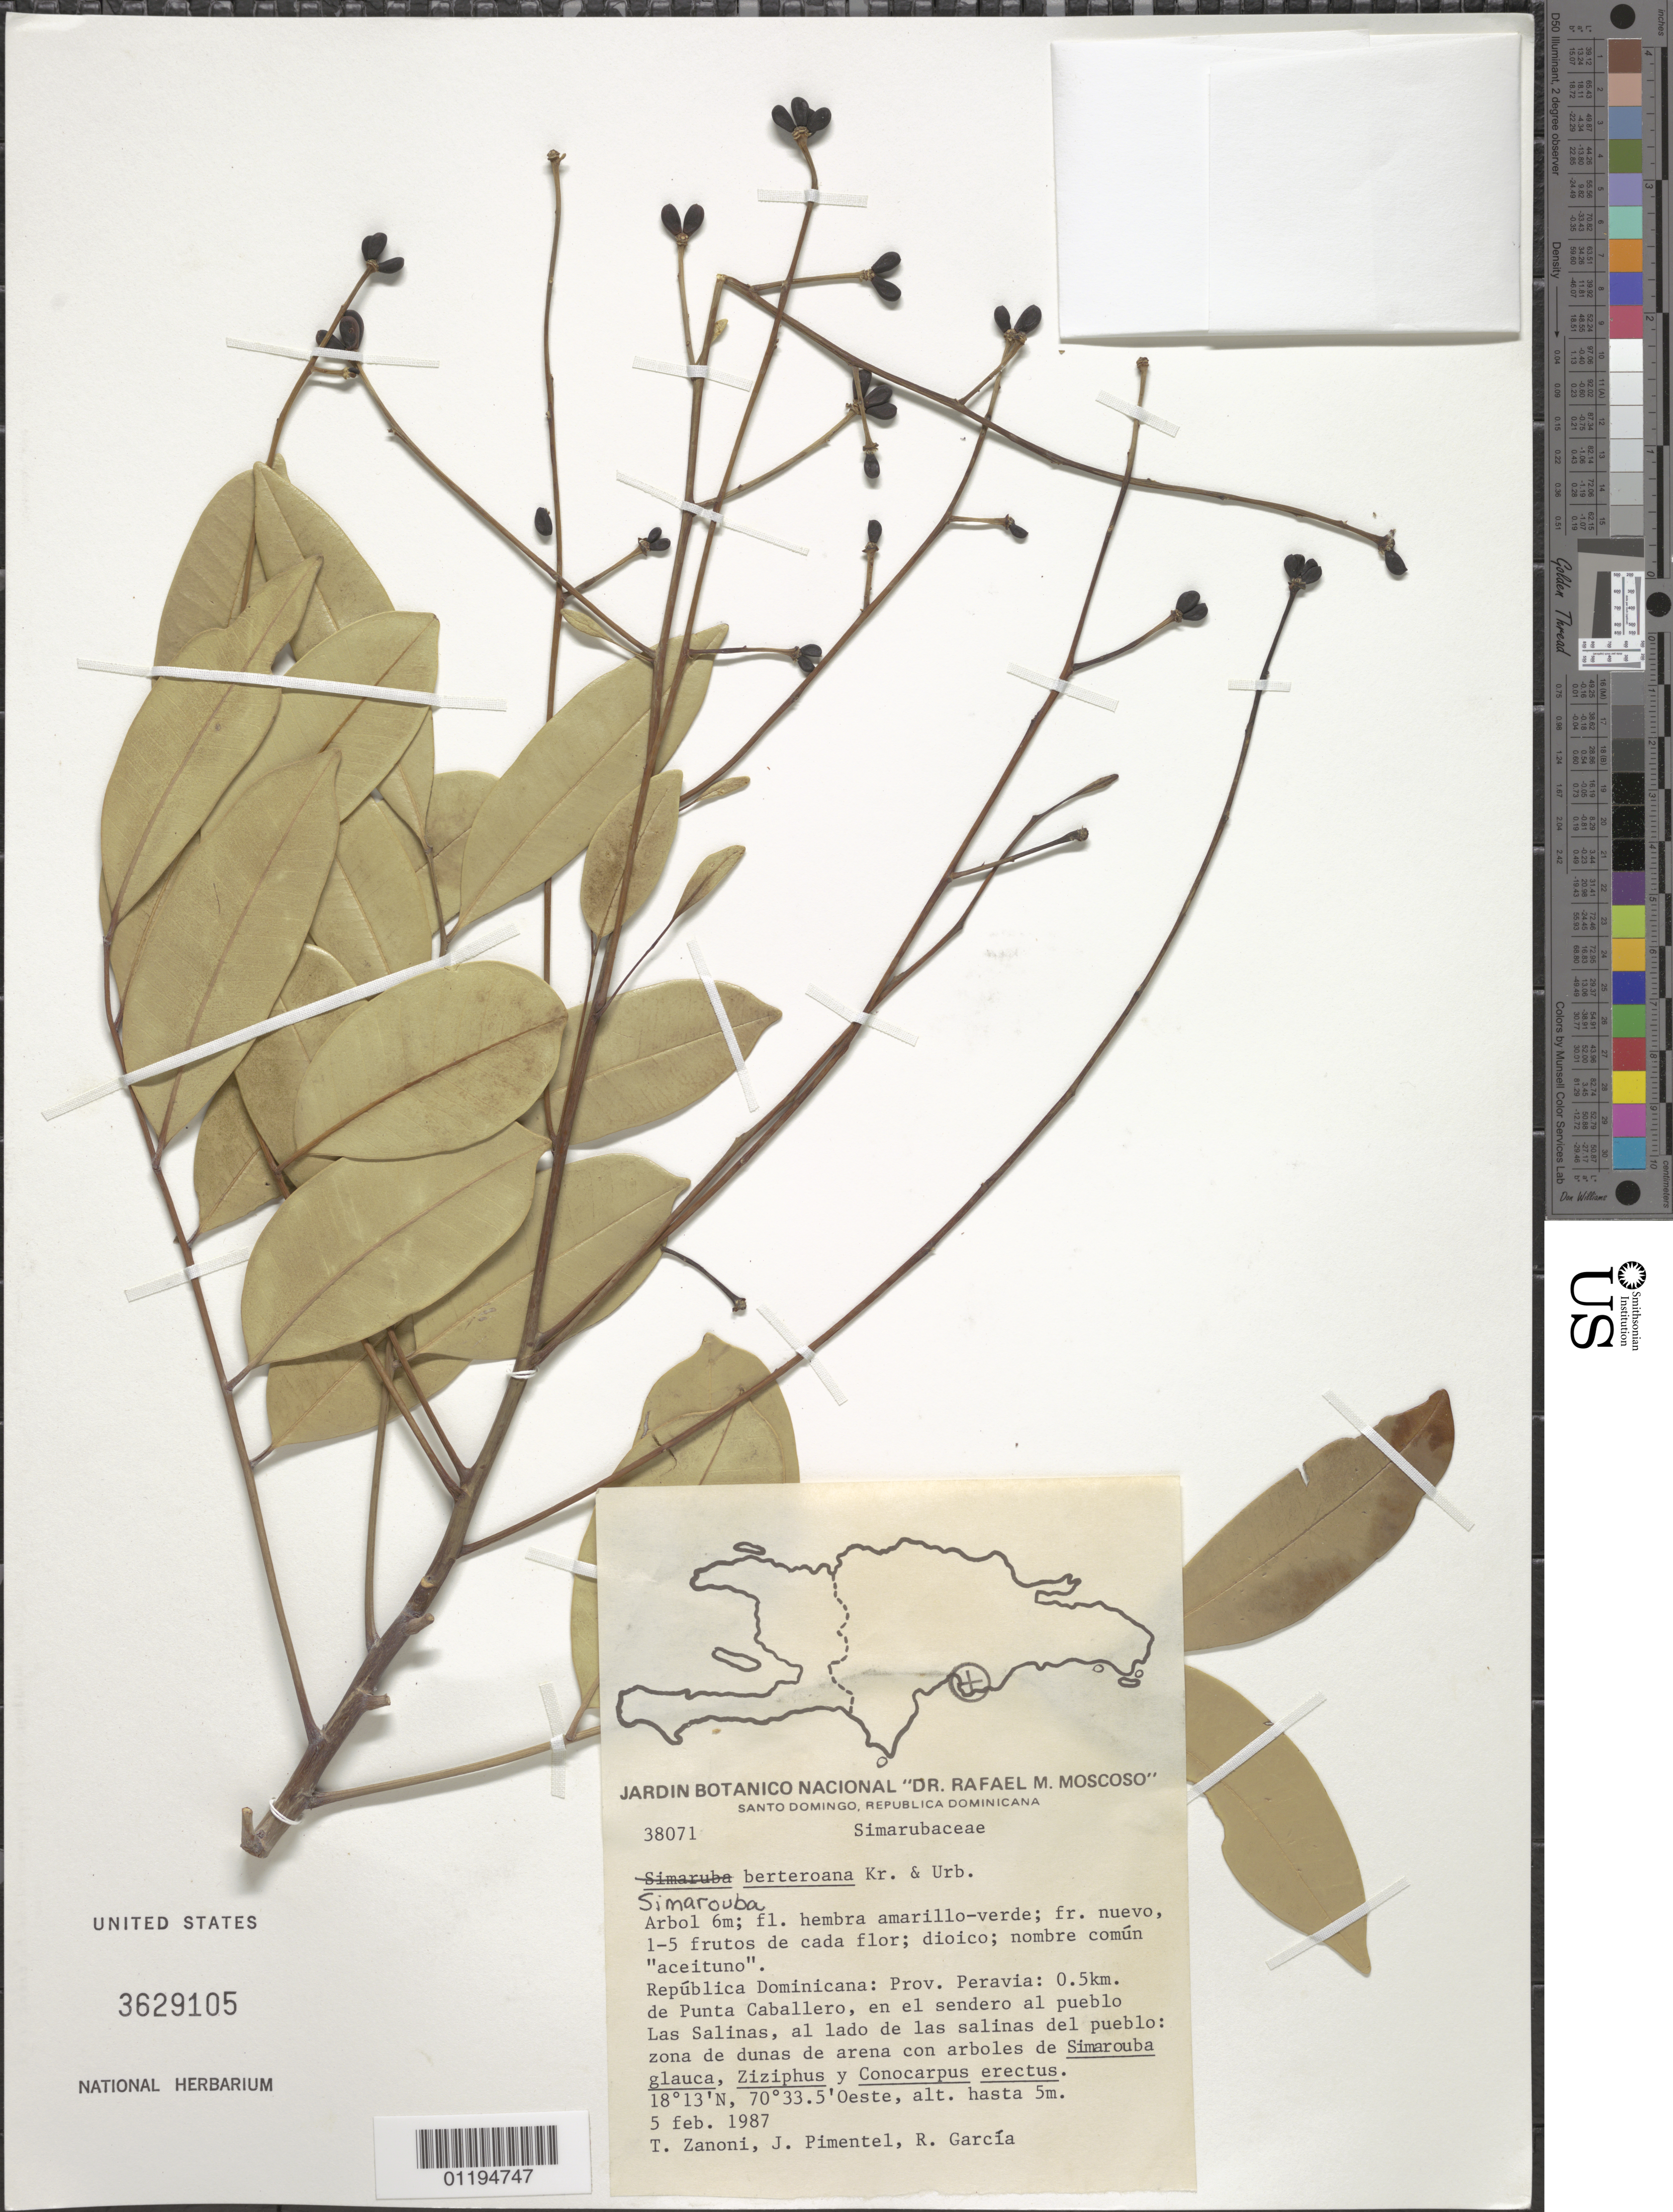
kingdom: Plantae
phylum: Tracheophyta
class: Magnoliopsida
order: Sapindales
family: Simaroubaceae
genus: Simarouba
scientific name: Simarouba berteroana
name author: Krug & Urb.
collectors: T. A. Zanoni, J. Pimental & R. Garcia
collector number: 38071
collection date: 1987-02-05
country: Dominican Republic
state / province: Peravia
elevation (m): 5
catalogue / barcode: US 3629105